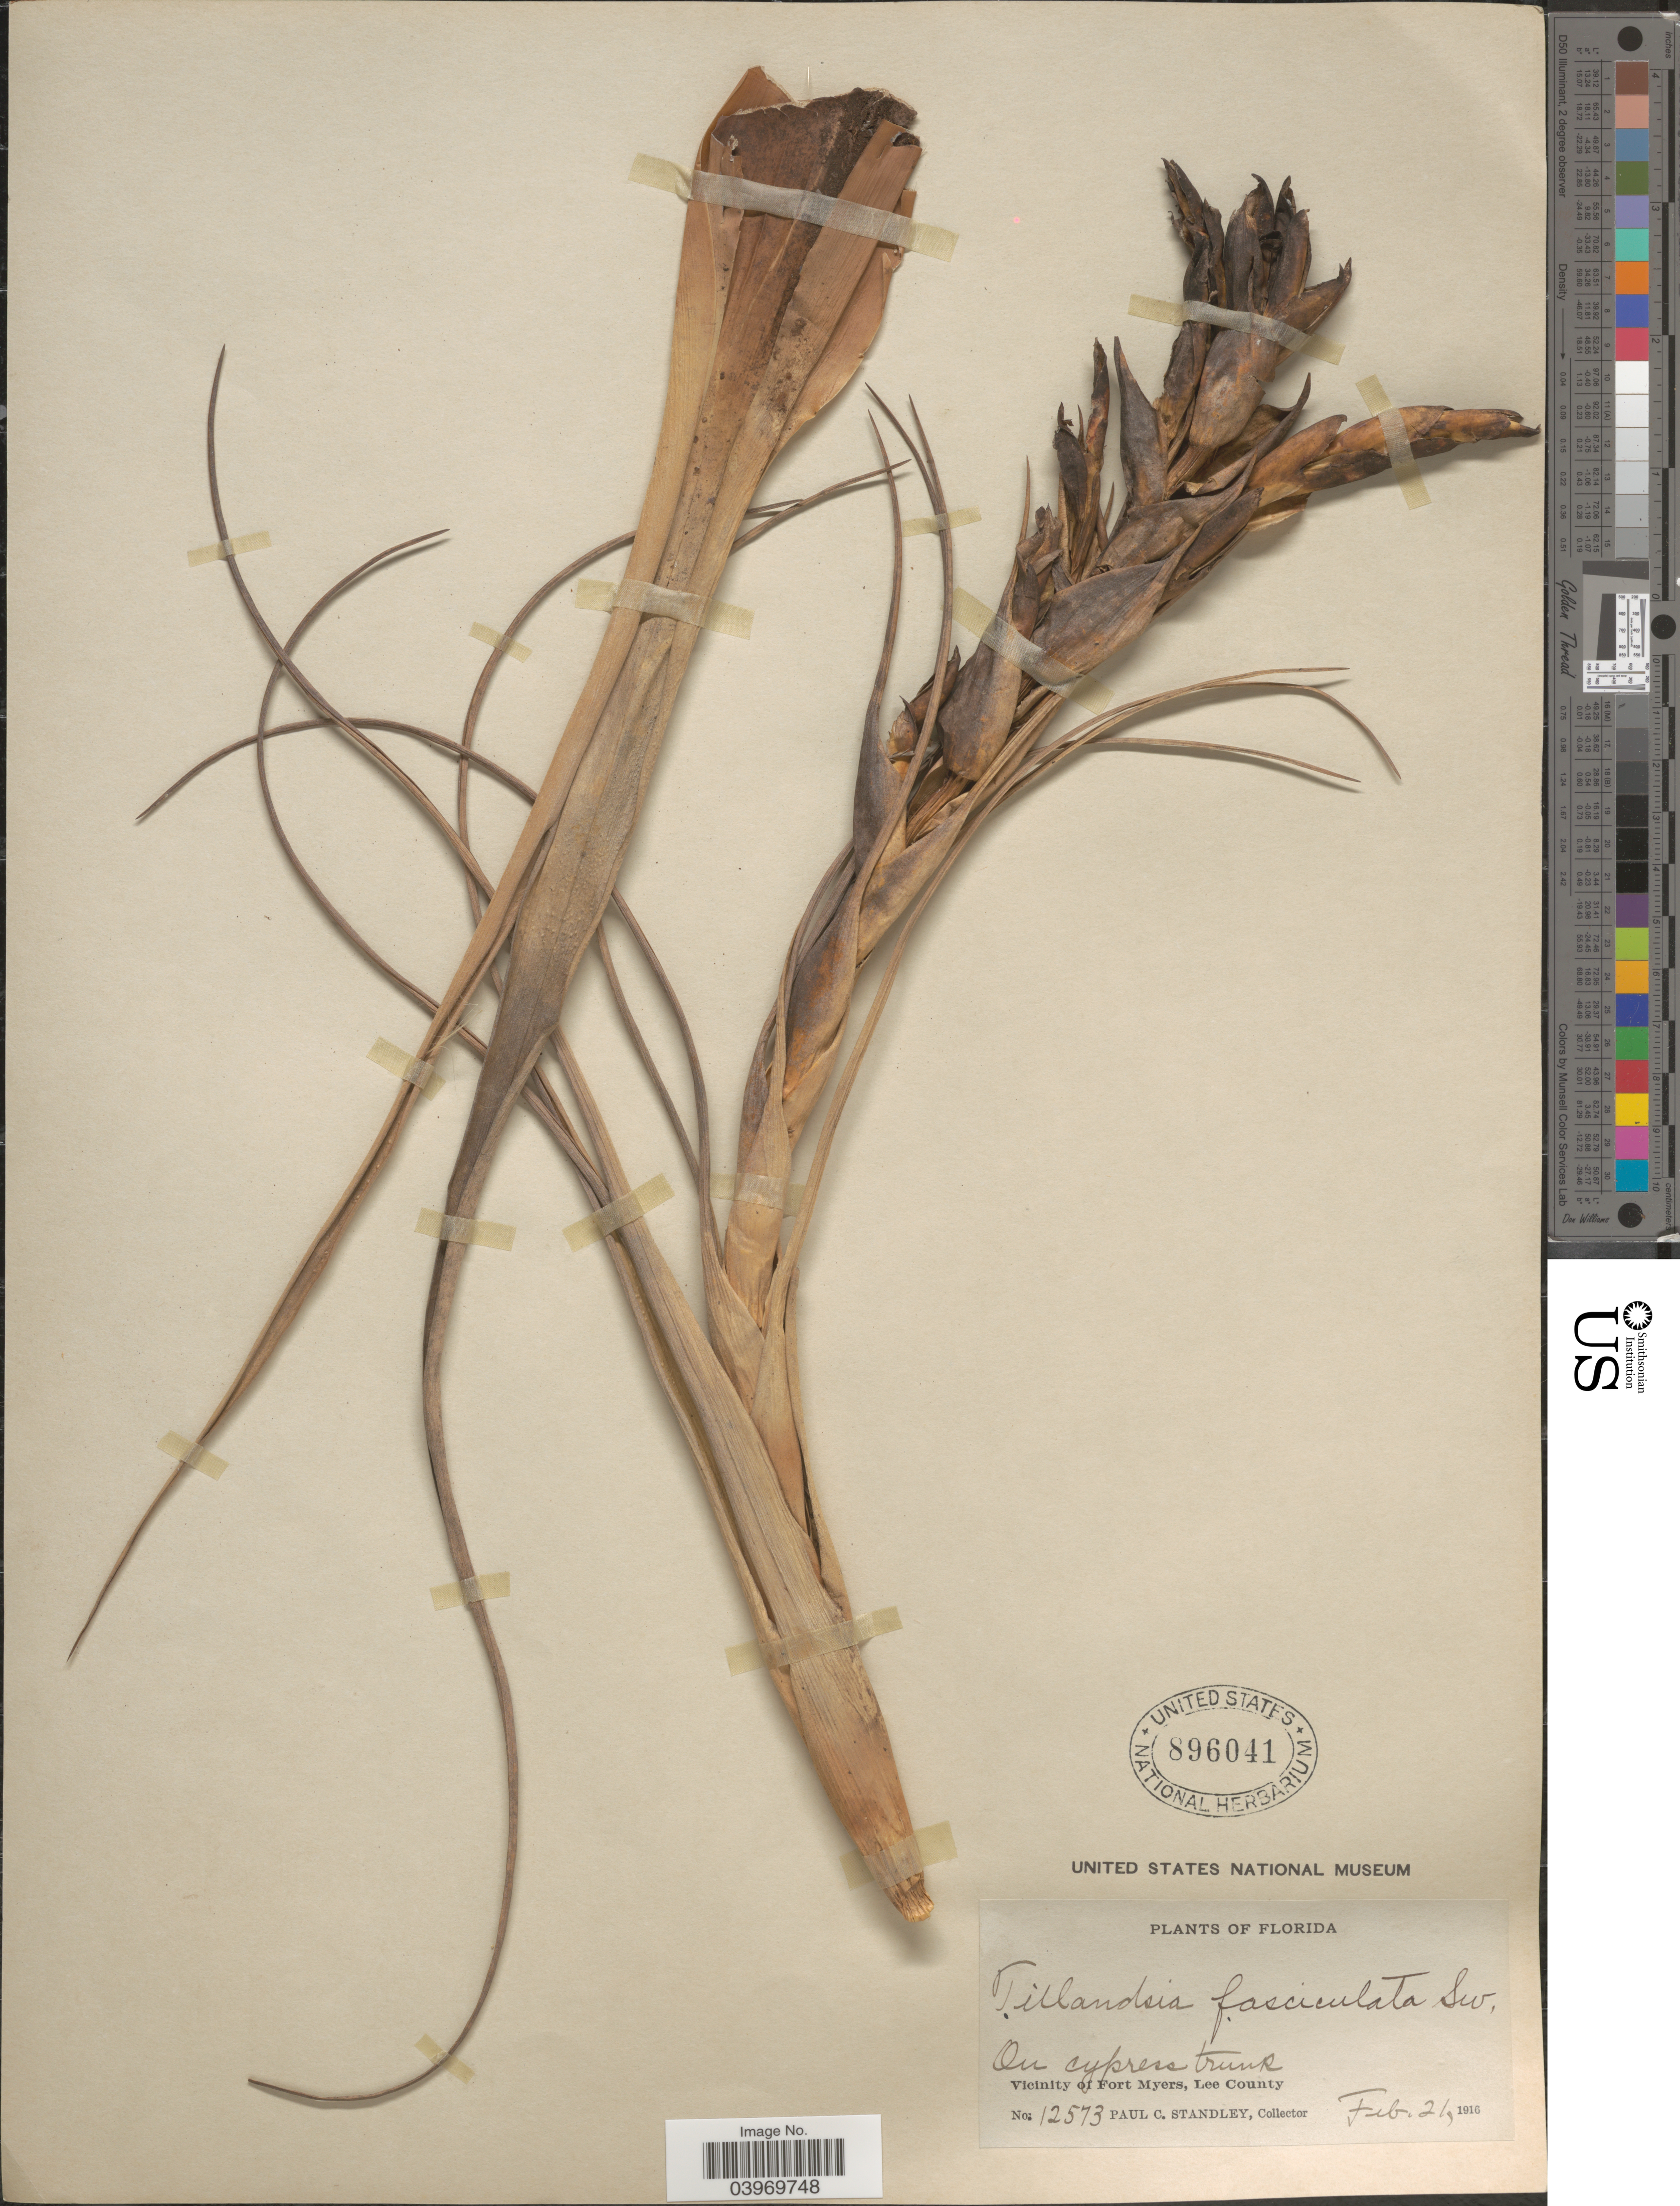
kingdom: Plantae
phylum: Tracheophyta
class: Liliopsida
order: Poales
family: Bromeliaceae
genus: Tillandsia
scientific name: Tillandsia fasciculata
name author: Sw.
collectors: P. C. Standley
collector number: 12573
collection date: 1916-02-21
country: United States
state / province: Florida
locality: Vicinity of Fort Myers, Lee County.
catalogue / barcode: US 896041